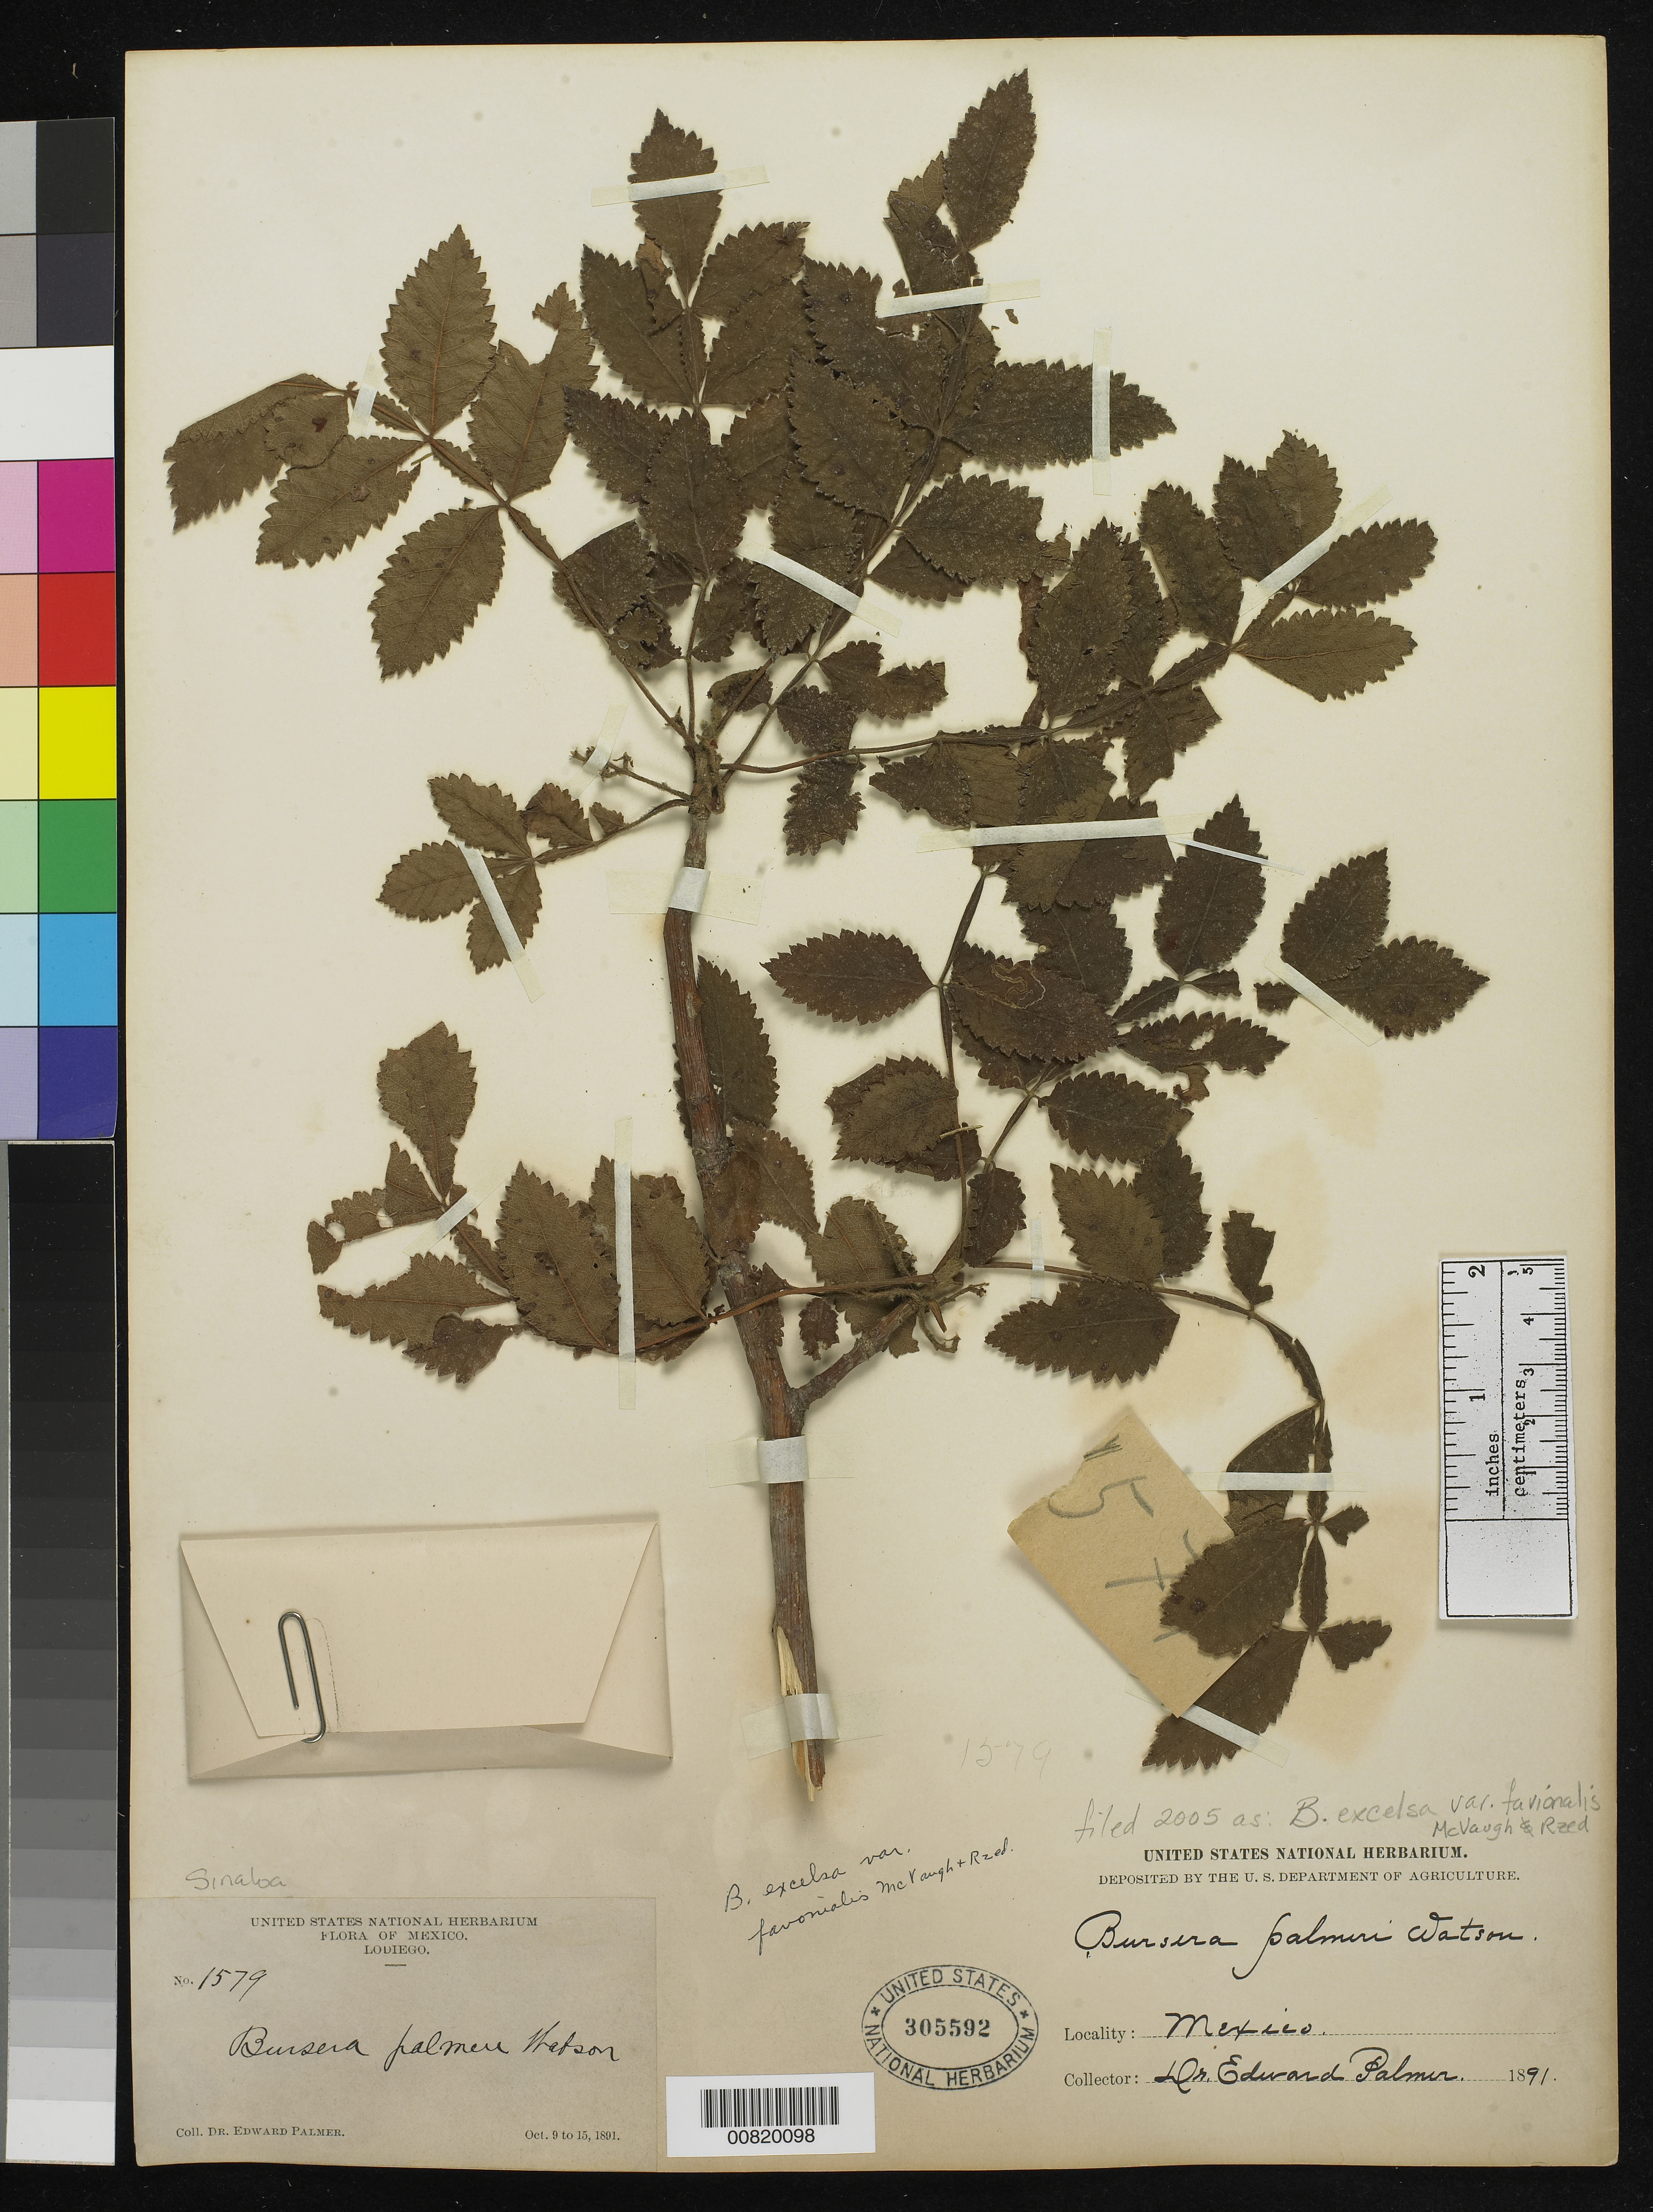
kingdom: Plantae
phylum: Tracheophyta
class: Magnoliopsida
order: Sapindales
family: Burseraceae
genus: Bursera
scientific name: Bursera excelsa var. favionalis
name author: McVaugh & Rzed.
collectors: E. Palmer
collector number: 1579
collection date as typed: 09 Oct 1891 to 15 Oct 1891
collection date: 1891-10-09/1891-10-15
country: Mexico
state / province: Sinaloa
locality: Lodiego, Sinaloa.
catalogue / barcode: US 305592